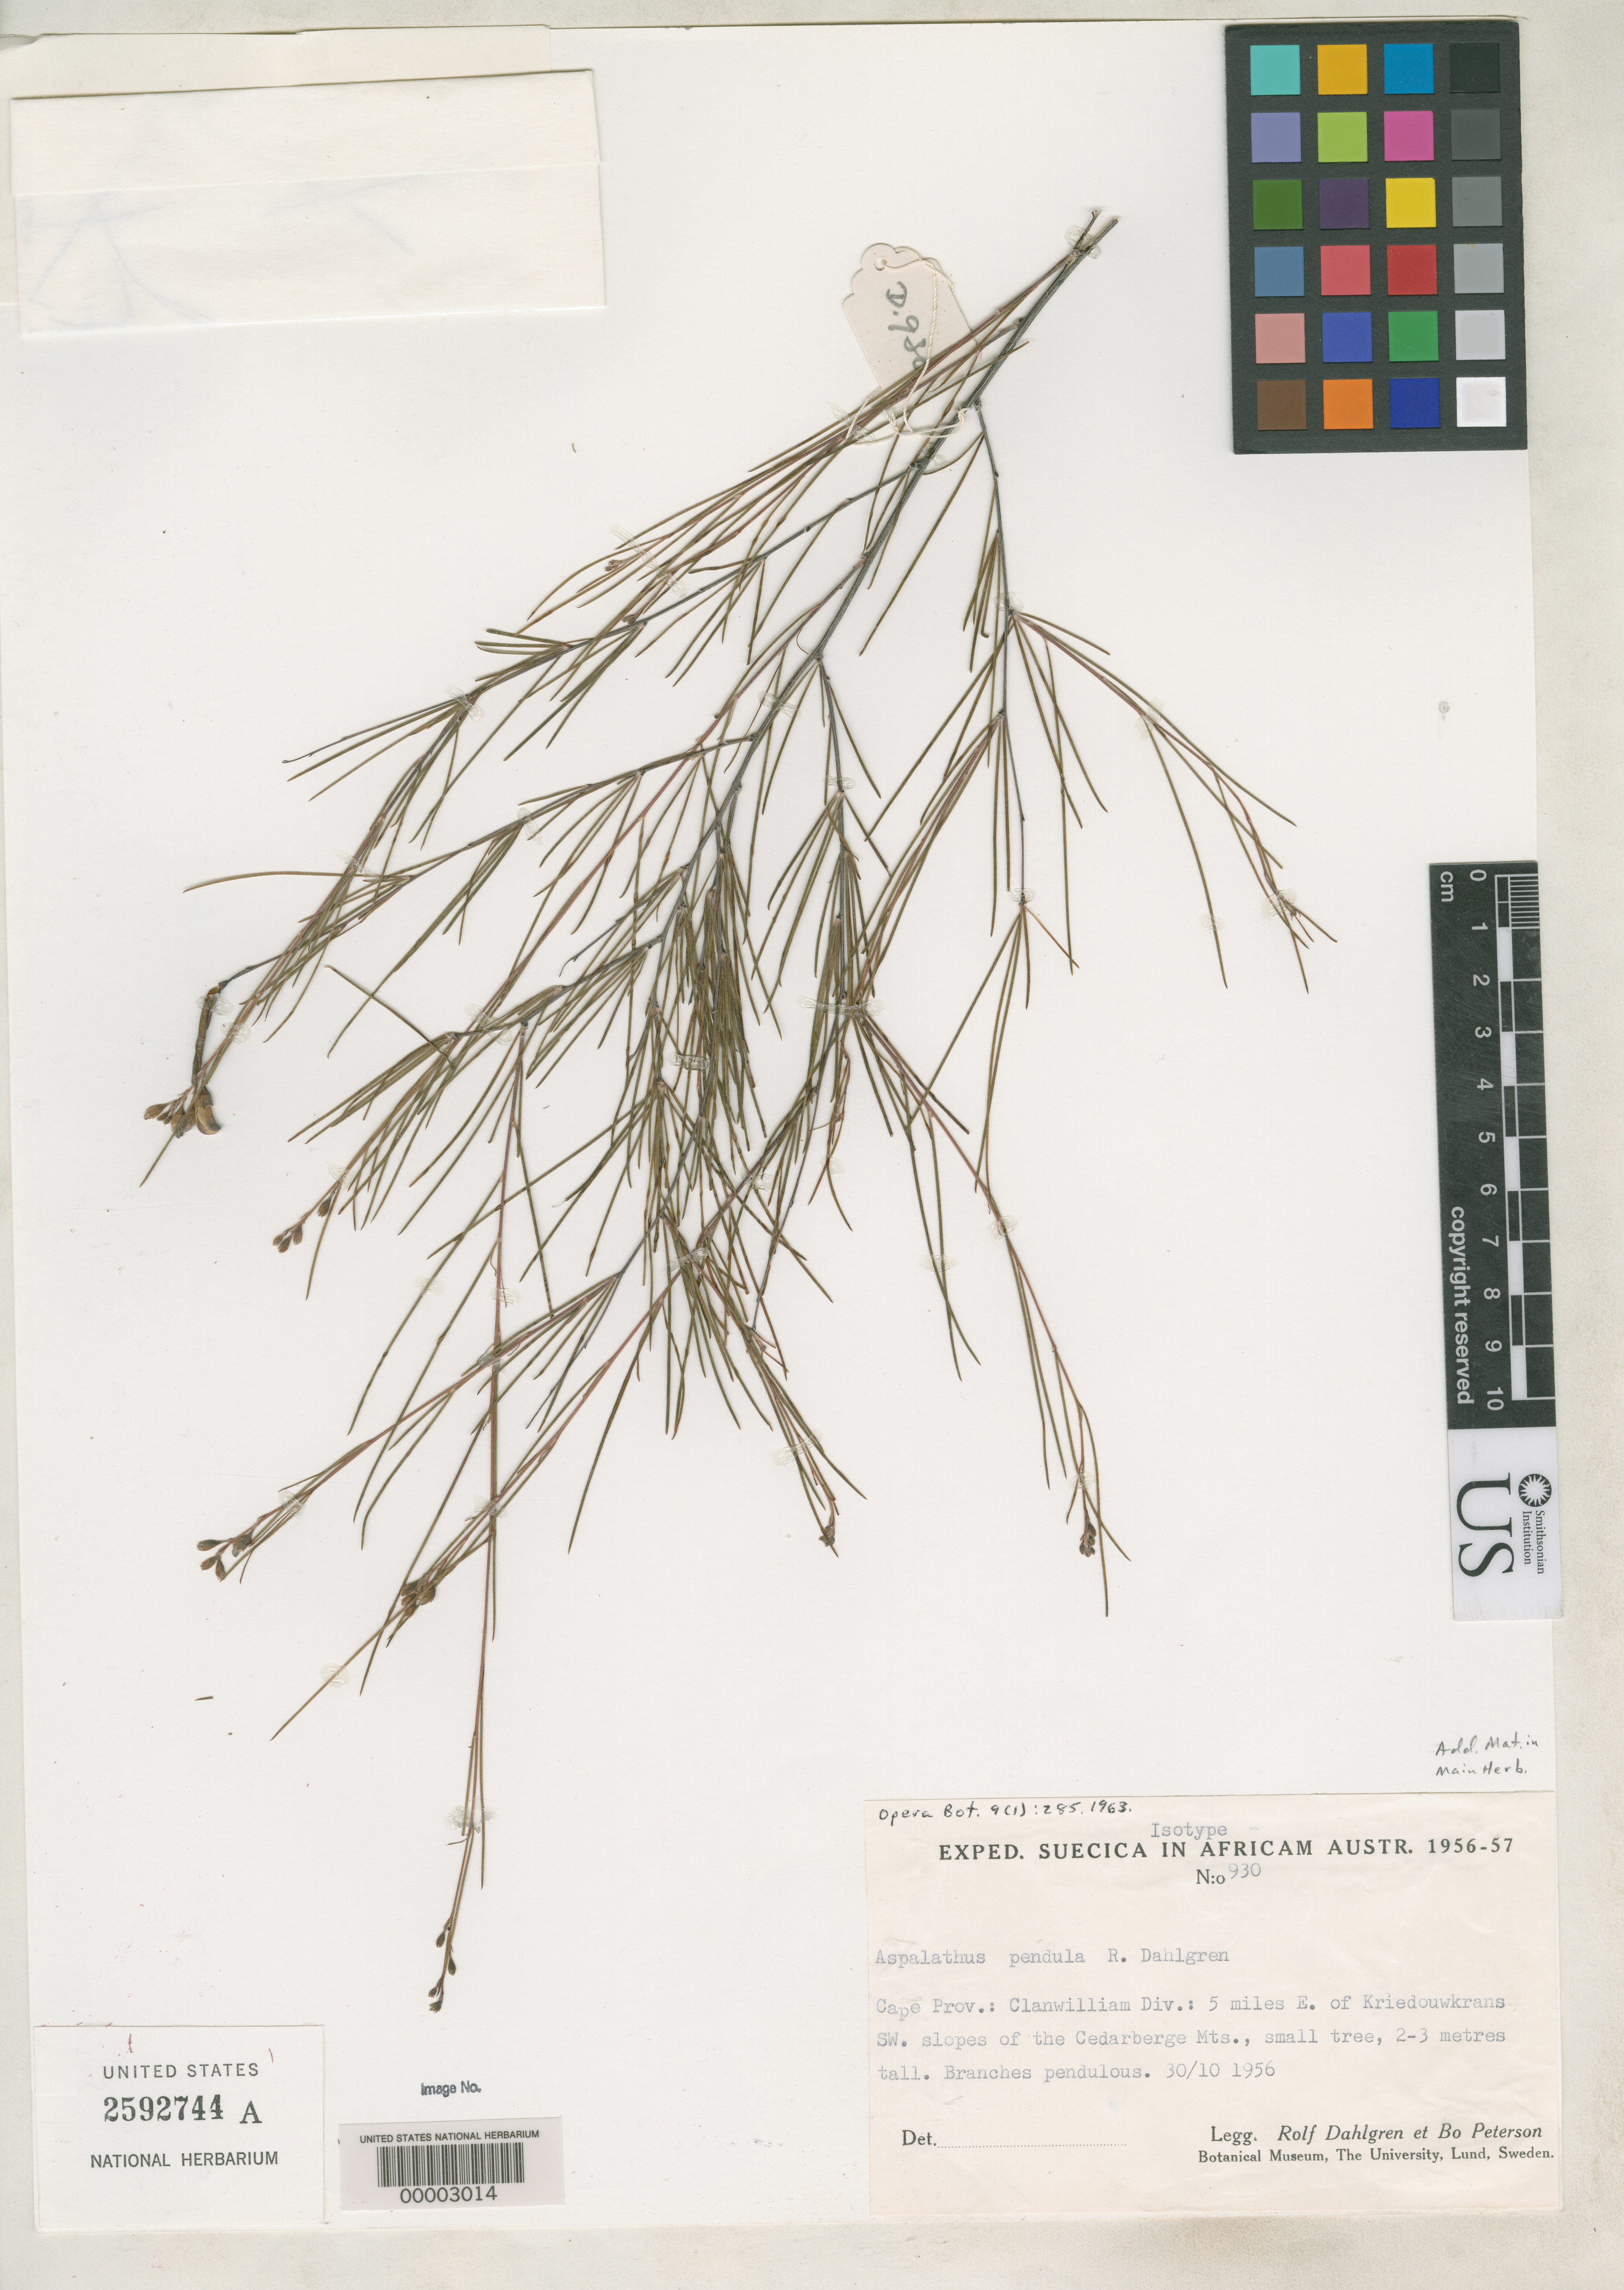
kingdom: Plantae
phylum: Tracheophyta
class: Magnoliopsida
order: Fabales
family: Fabaceae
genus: Aspalathus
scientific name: Aspalathus pendula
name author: R. Dahlgren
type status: Isotype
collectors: R. Dahlgren & B. H. Peterson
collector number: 930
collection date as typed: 30 Oct 1956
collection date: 1956-10-30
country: South Africa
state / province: Western Cape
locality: Kriedouwkrans. Clanwilliam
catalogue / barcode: US 2592744A